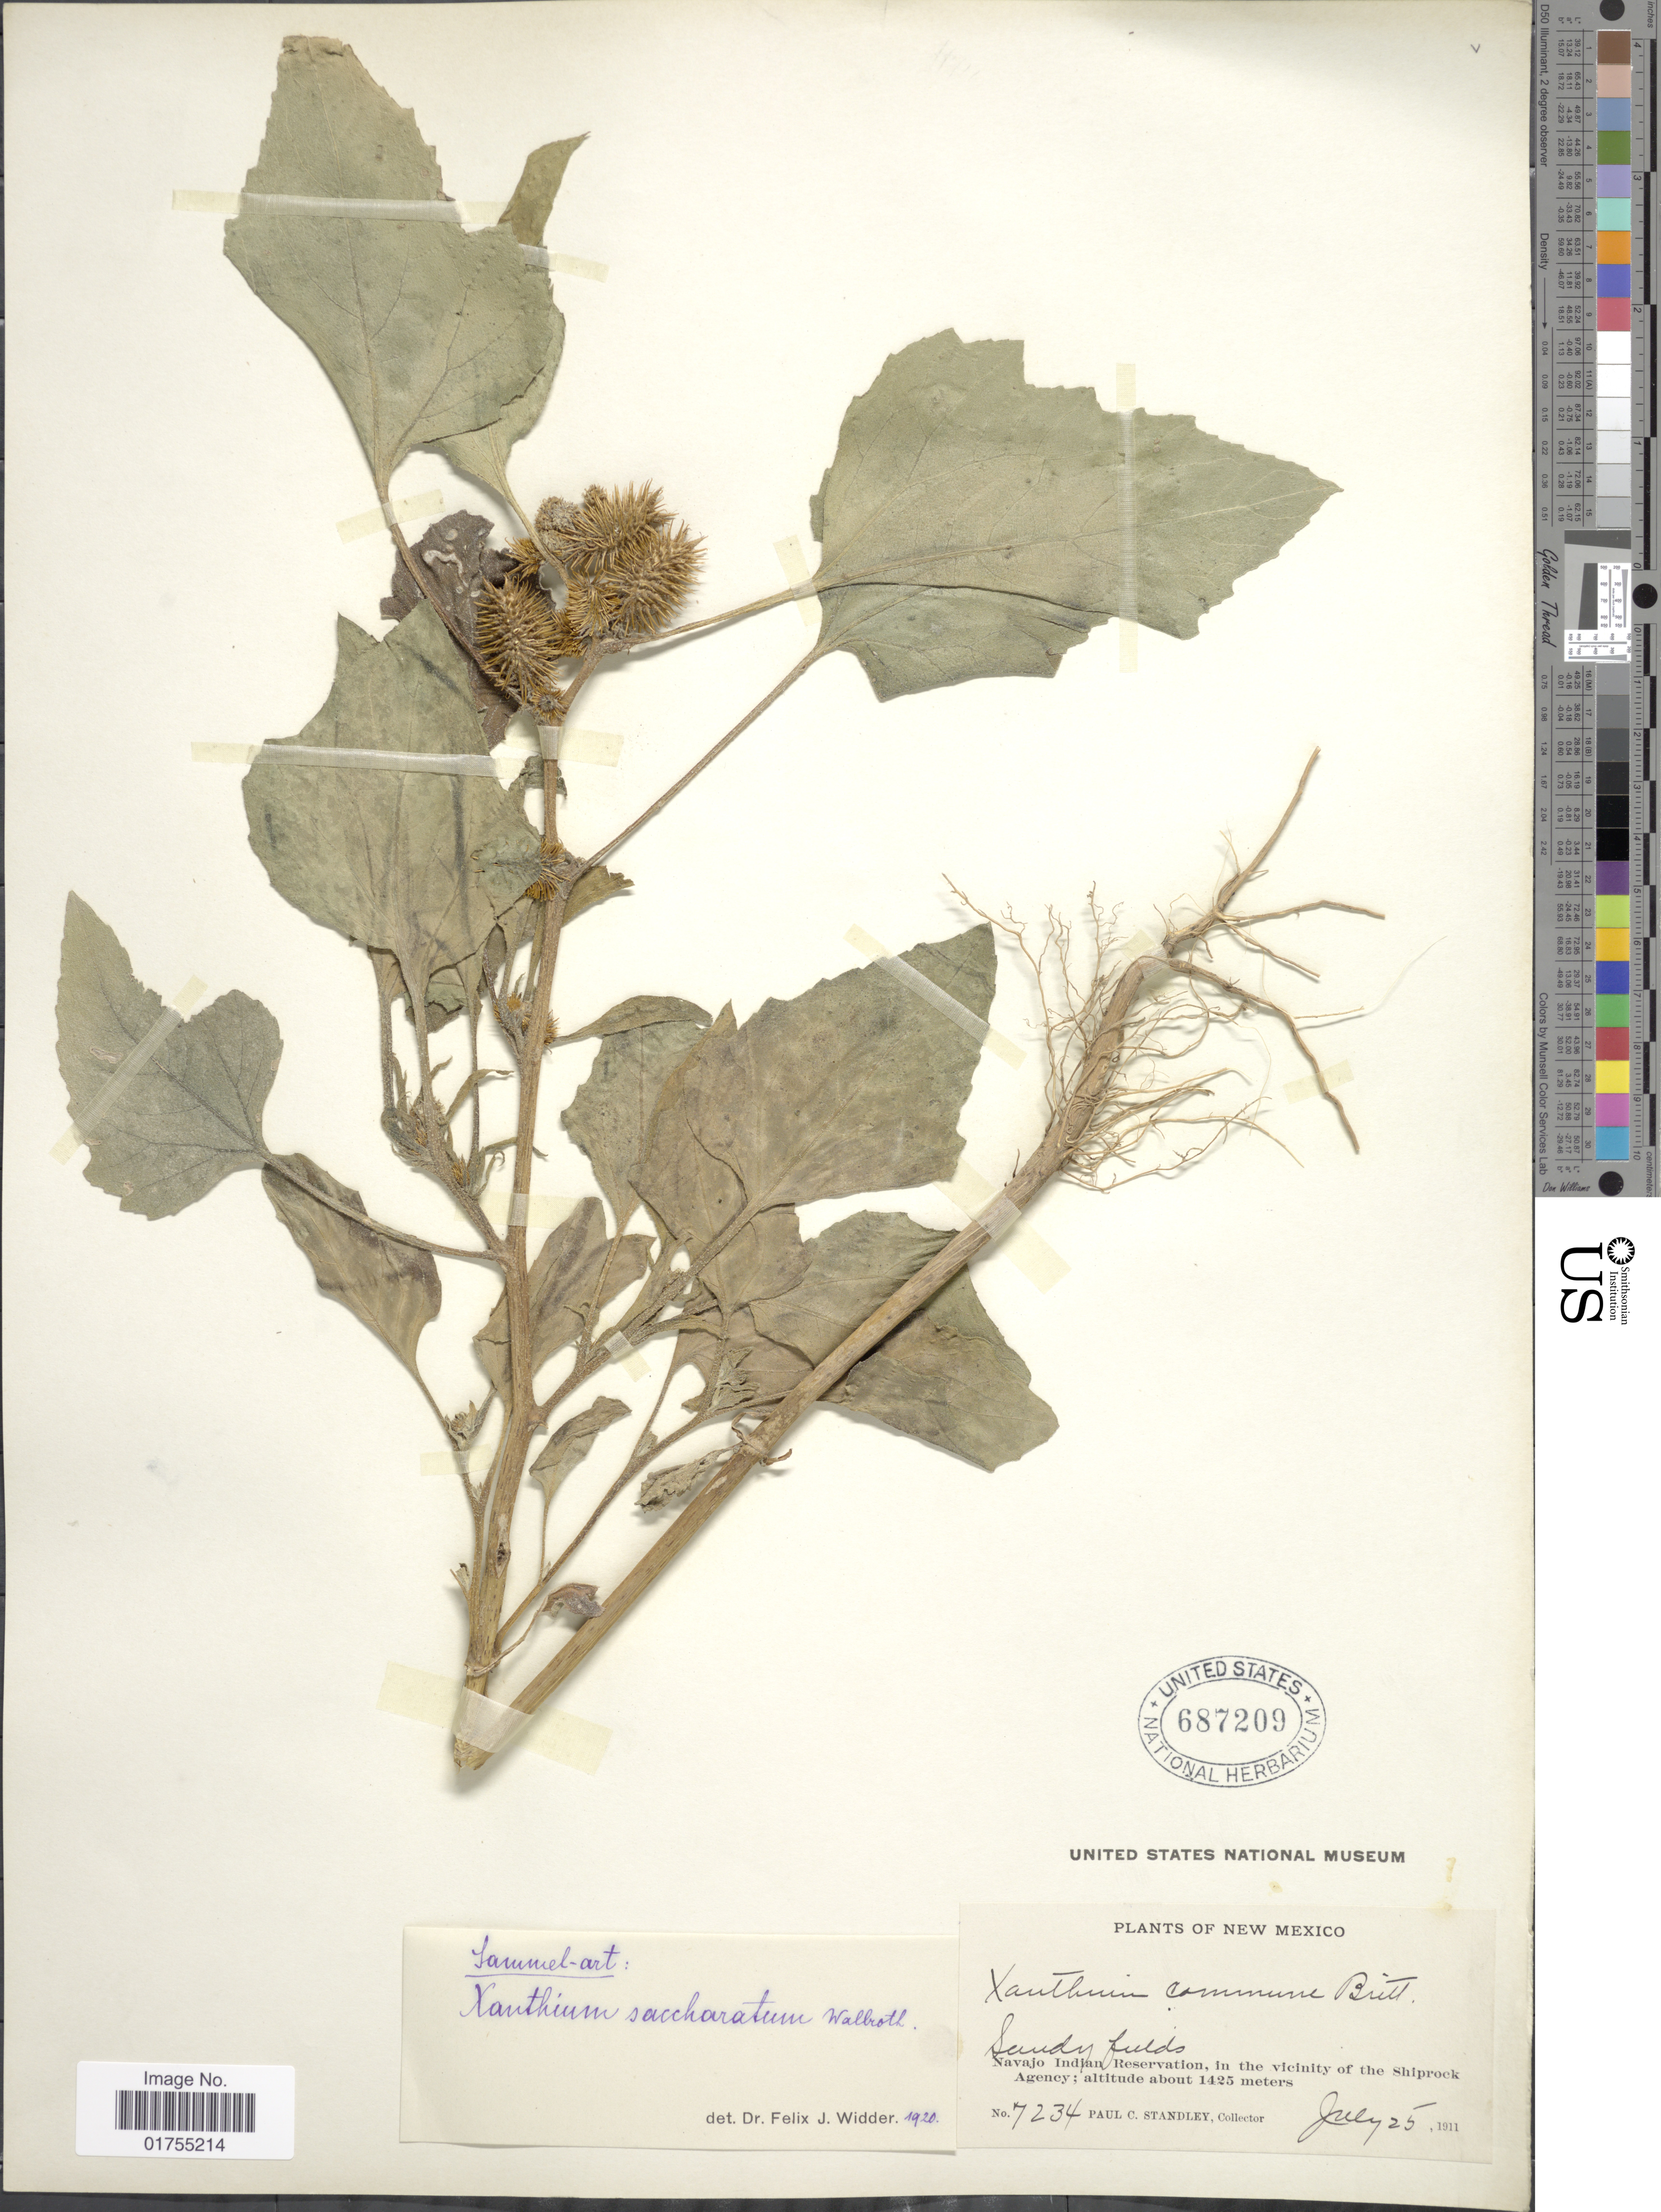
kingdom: Plantae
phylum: Tracheophyta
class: Magnoliopsida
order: Asterales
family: Asteraceae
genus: Xanthium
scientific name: Xanthium strumarium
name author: L.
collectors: P. C. Standley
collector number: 7234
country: United States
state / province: New Mexico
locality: Navajo Indian Reservation, in the vicinity of the Shiprock Agency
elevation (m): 1425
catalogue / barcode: US 687209